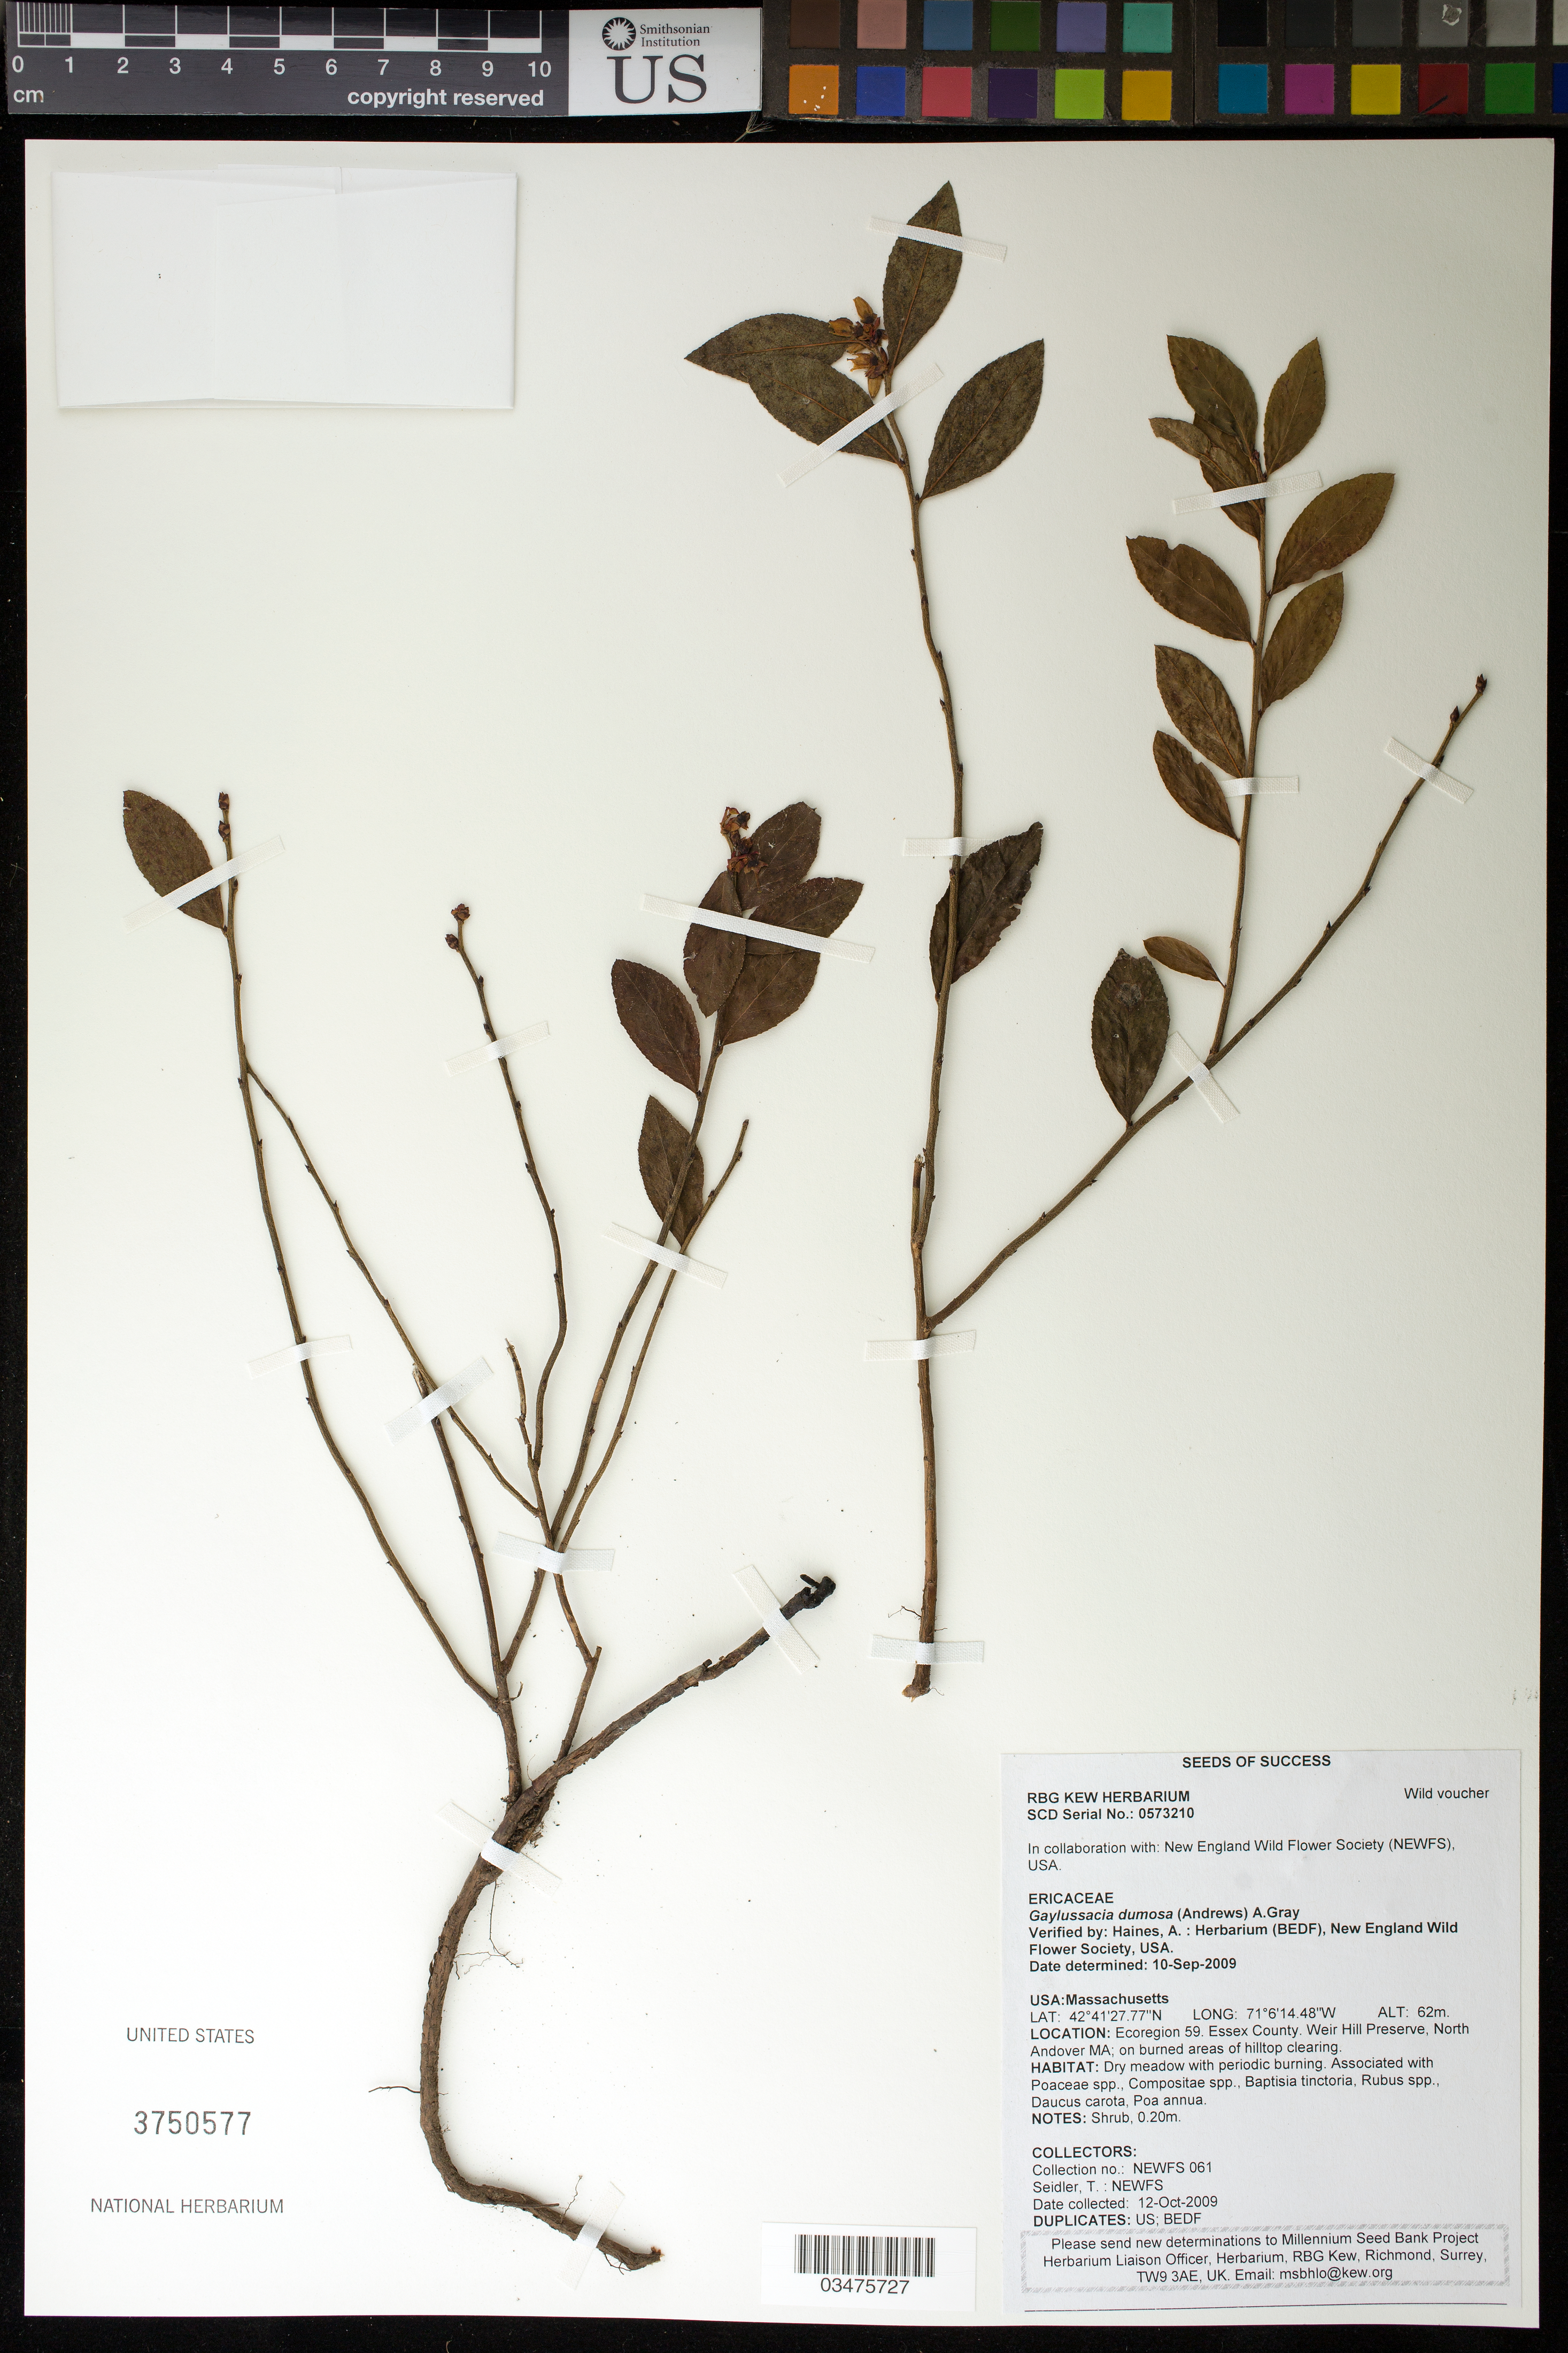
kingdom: Plantae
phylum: Tracheophyta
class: Magnoliopsida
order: Ericales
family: Ericaceae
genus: Gaylussacia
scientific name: Gaylussacia dumosa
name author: (Andrews) Torr. & A. Gray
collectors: T. Seidler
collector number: NEWFS 061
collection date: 2009-10-12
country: United States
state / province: Massachusetts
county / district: Essex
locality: Weir Hill Preserve, North Andover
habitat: Dry meadow with periodic burning.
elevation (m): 62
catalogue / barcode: US 3750577